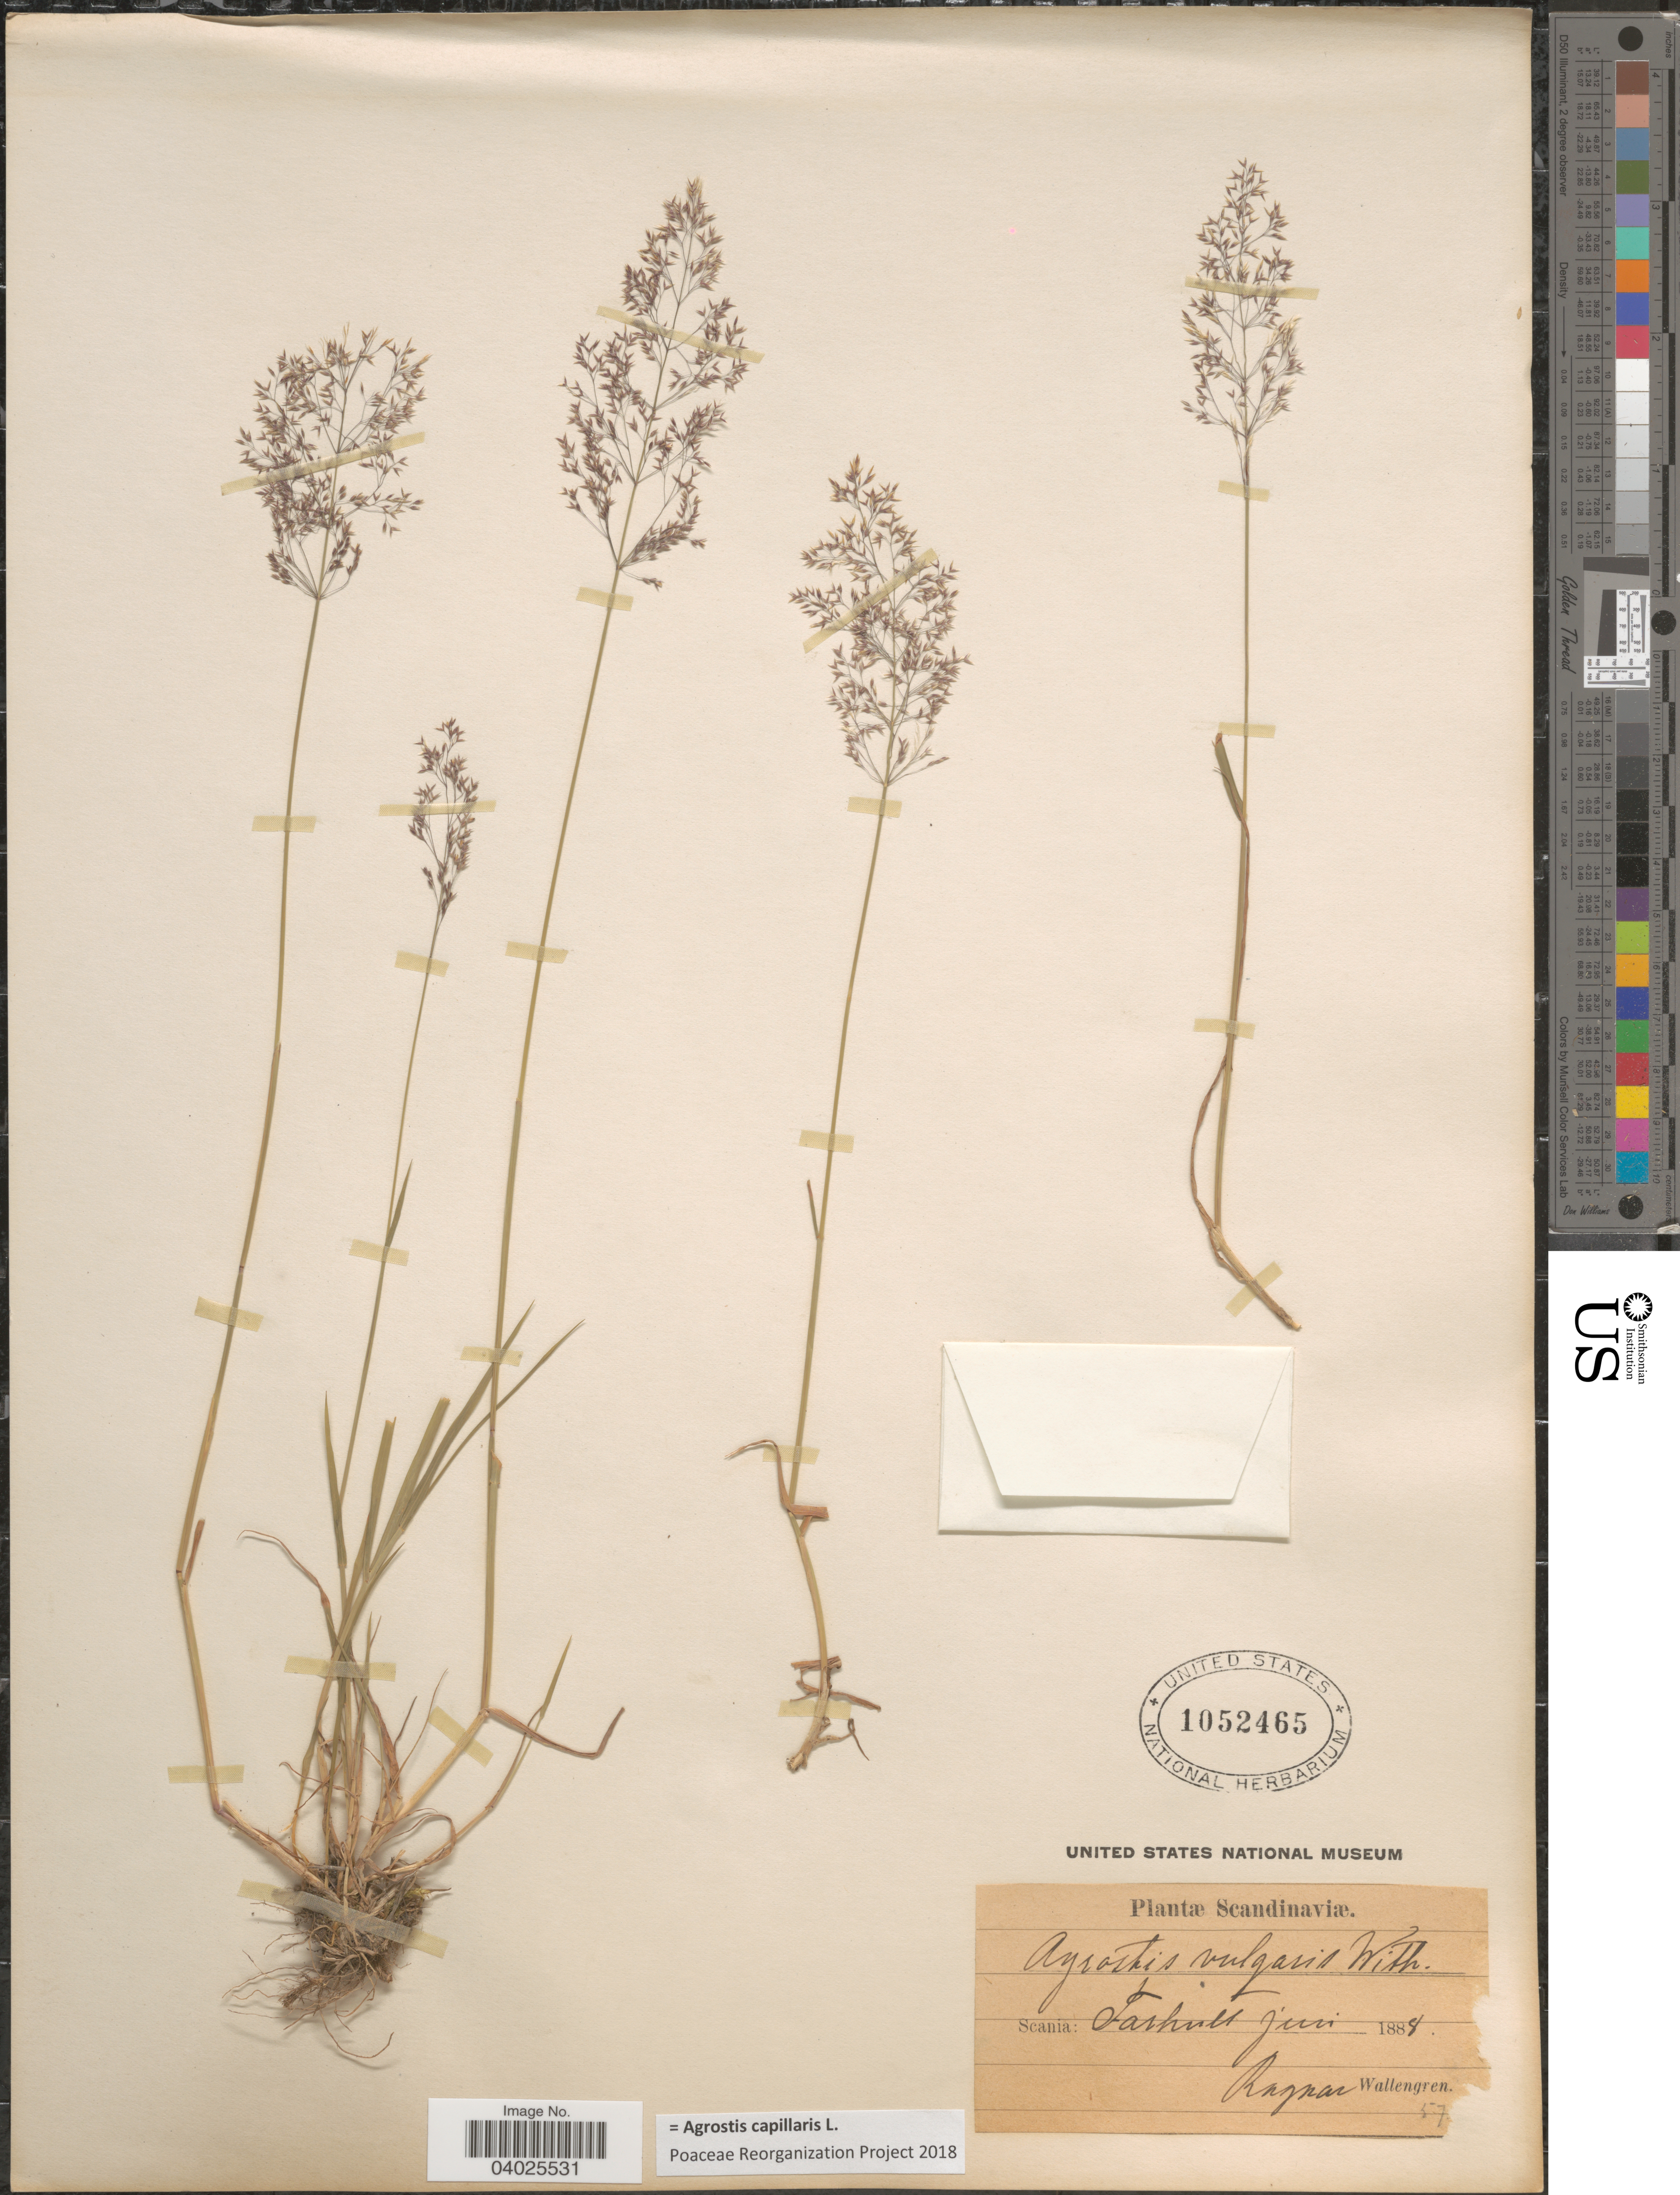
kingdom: Plantae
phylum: Tracheophyta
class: Liliopsida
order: Poales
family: Poaceae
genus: Agrostis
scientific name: Agrostis capillaris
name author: L.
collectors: R. Wallengren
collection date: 1888-06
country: Sweden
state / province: Skåne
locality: Scandinaviæ. Scania: Farhult.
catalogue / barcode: US 1052465